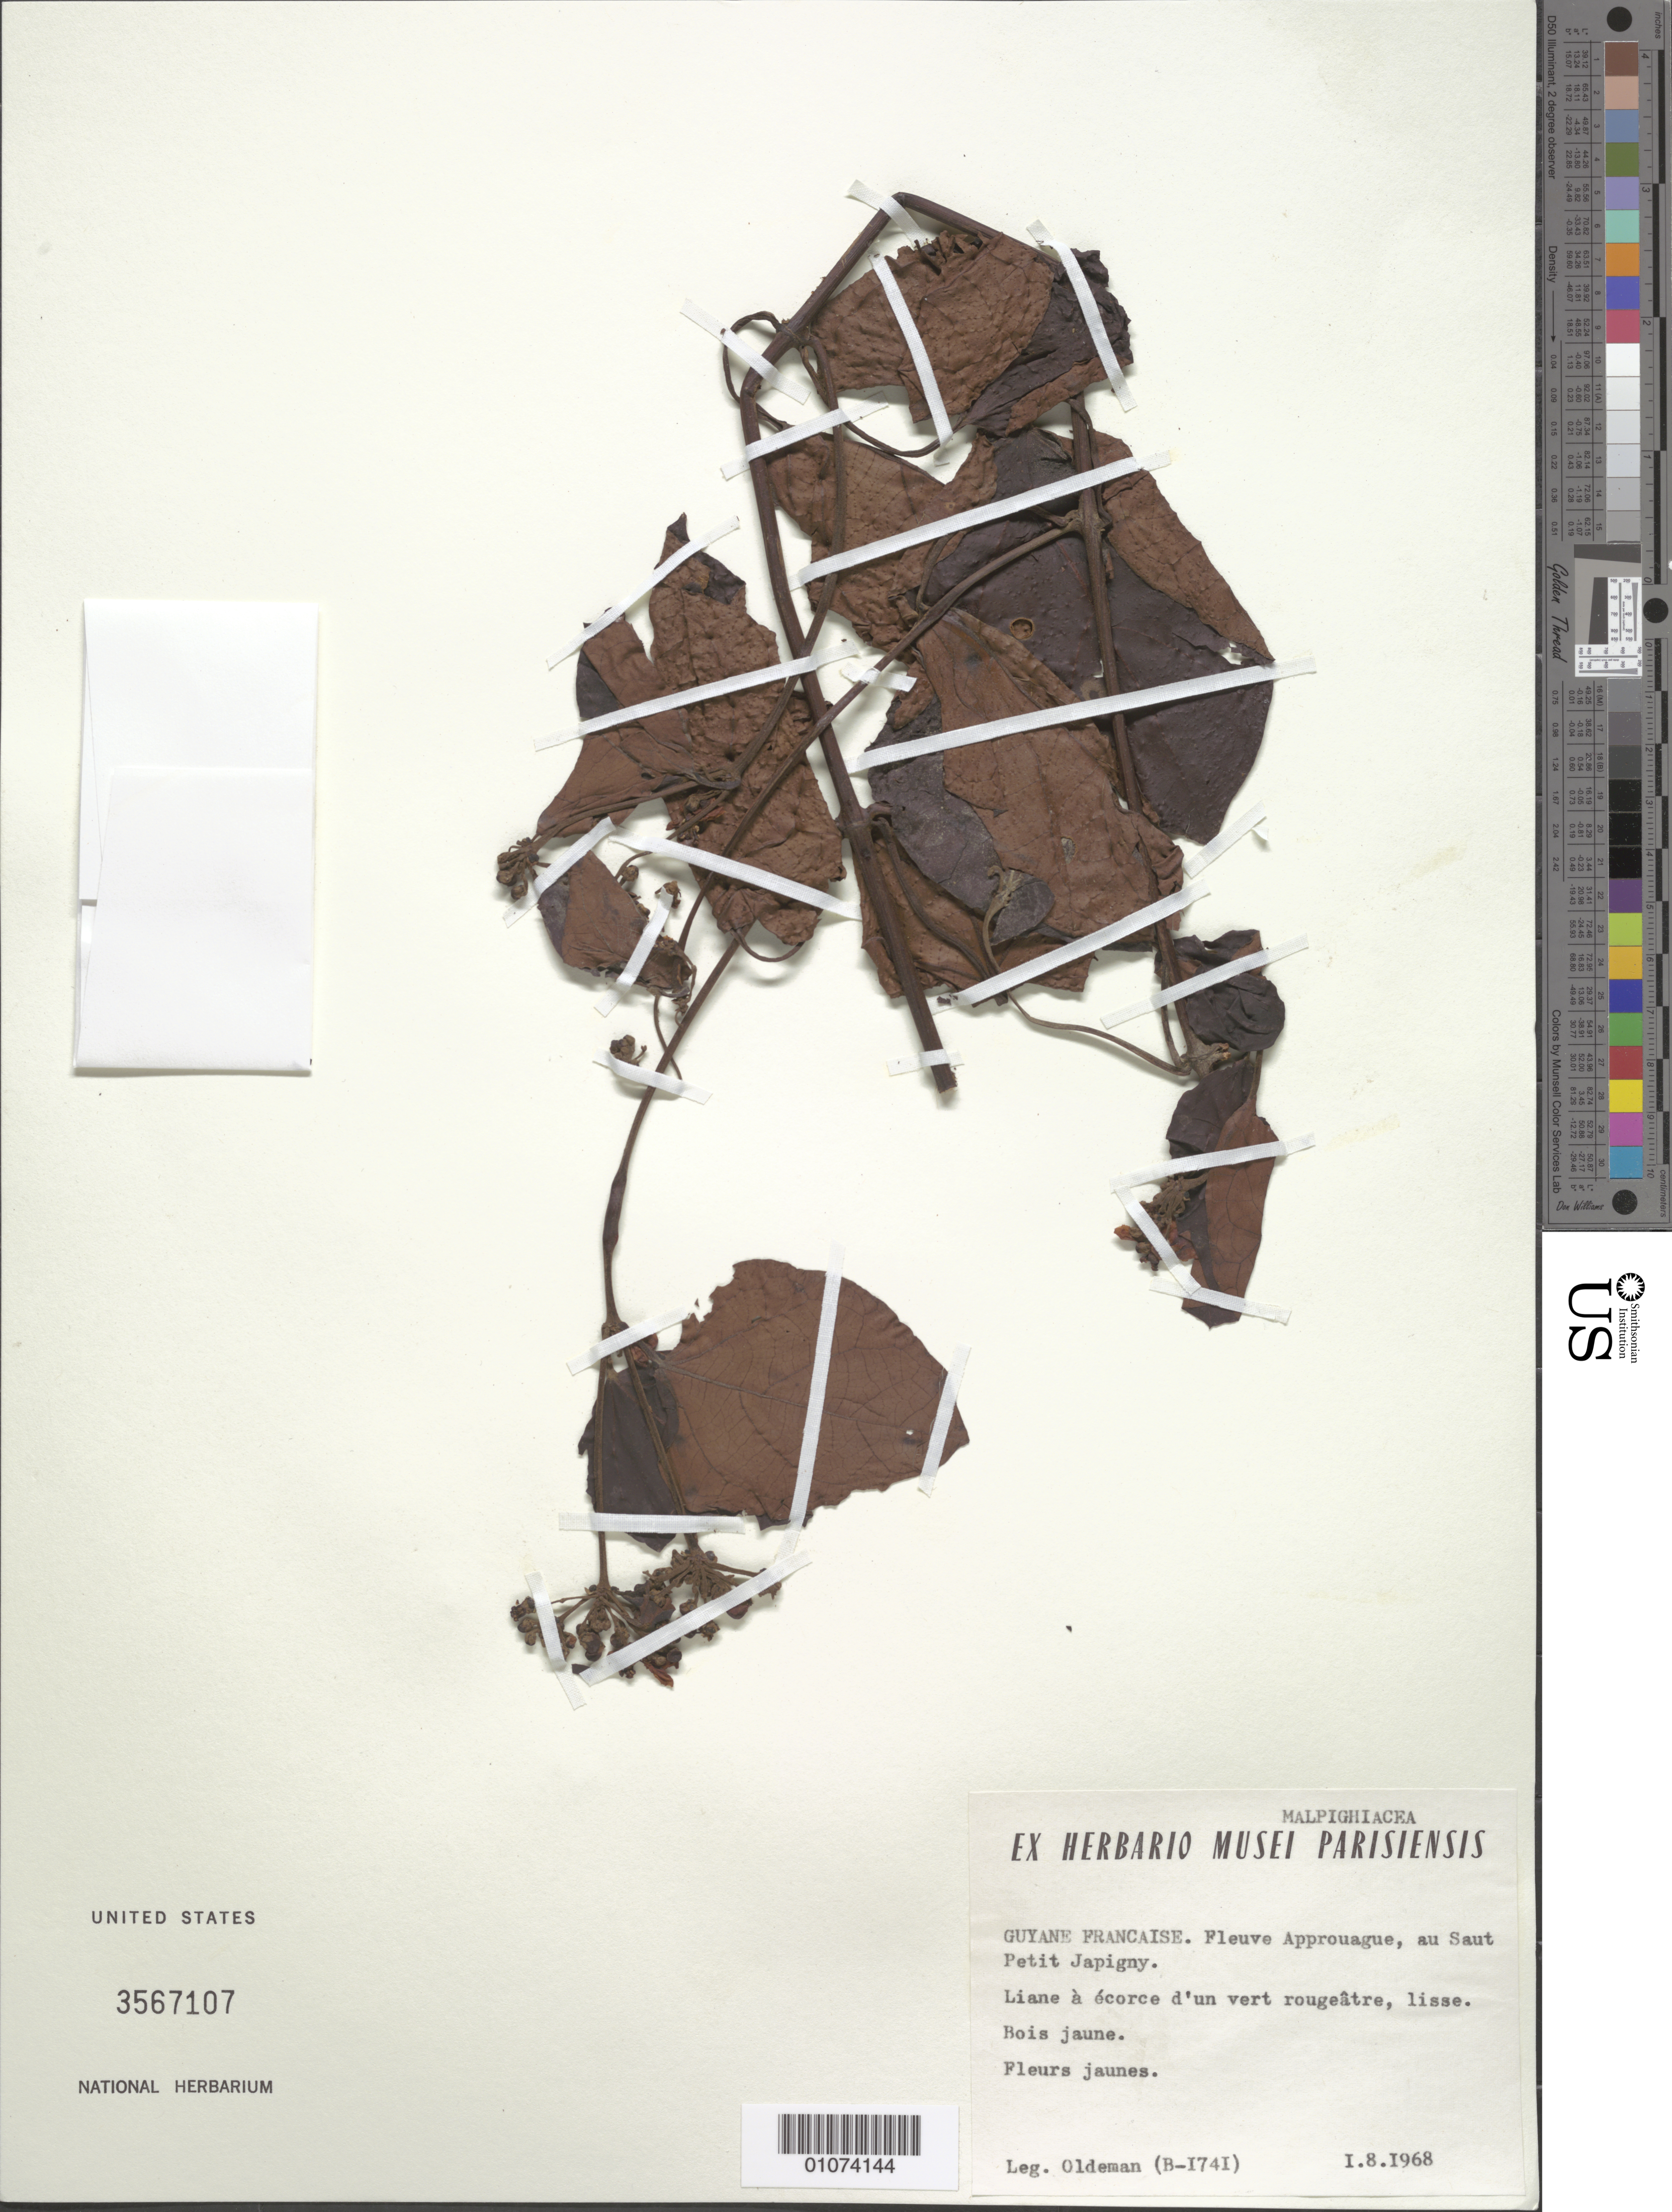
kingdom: Plantae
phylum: Tracheophyta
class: Magnoliopsida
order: Malpighiales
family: Malpighiaceae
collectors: R. Oldeman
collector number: B 1741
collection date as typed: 1-Aug-68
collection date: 1968-08-01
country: French Guiana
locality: Approuague R., au Saut Petit Japigny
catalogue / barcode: US 3567107